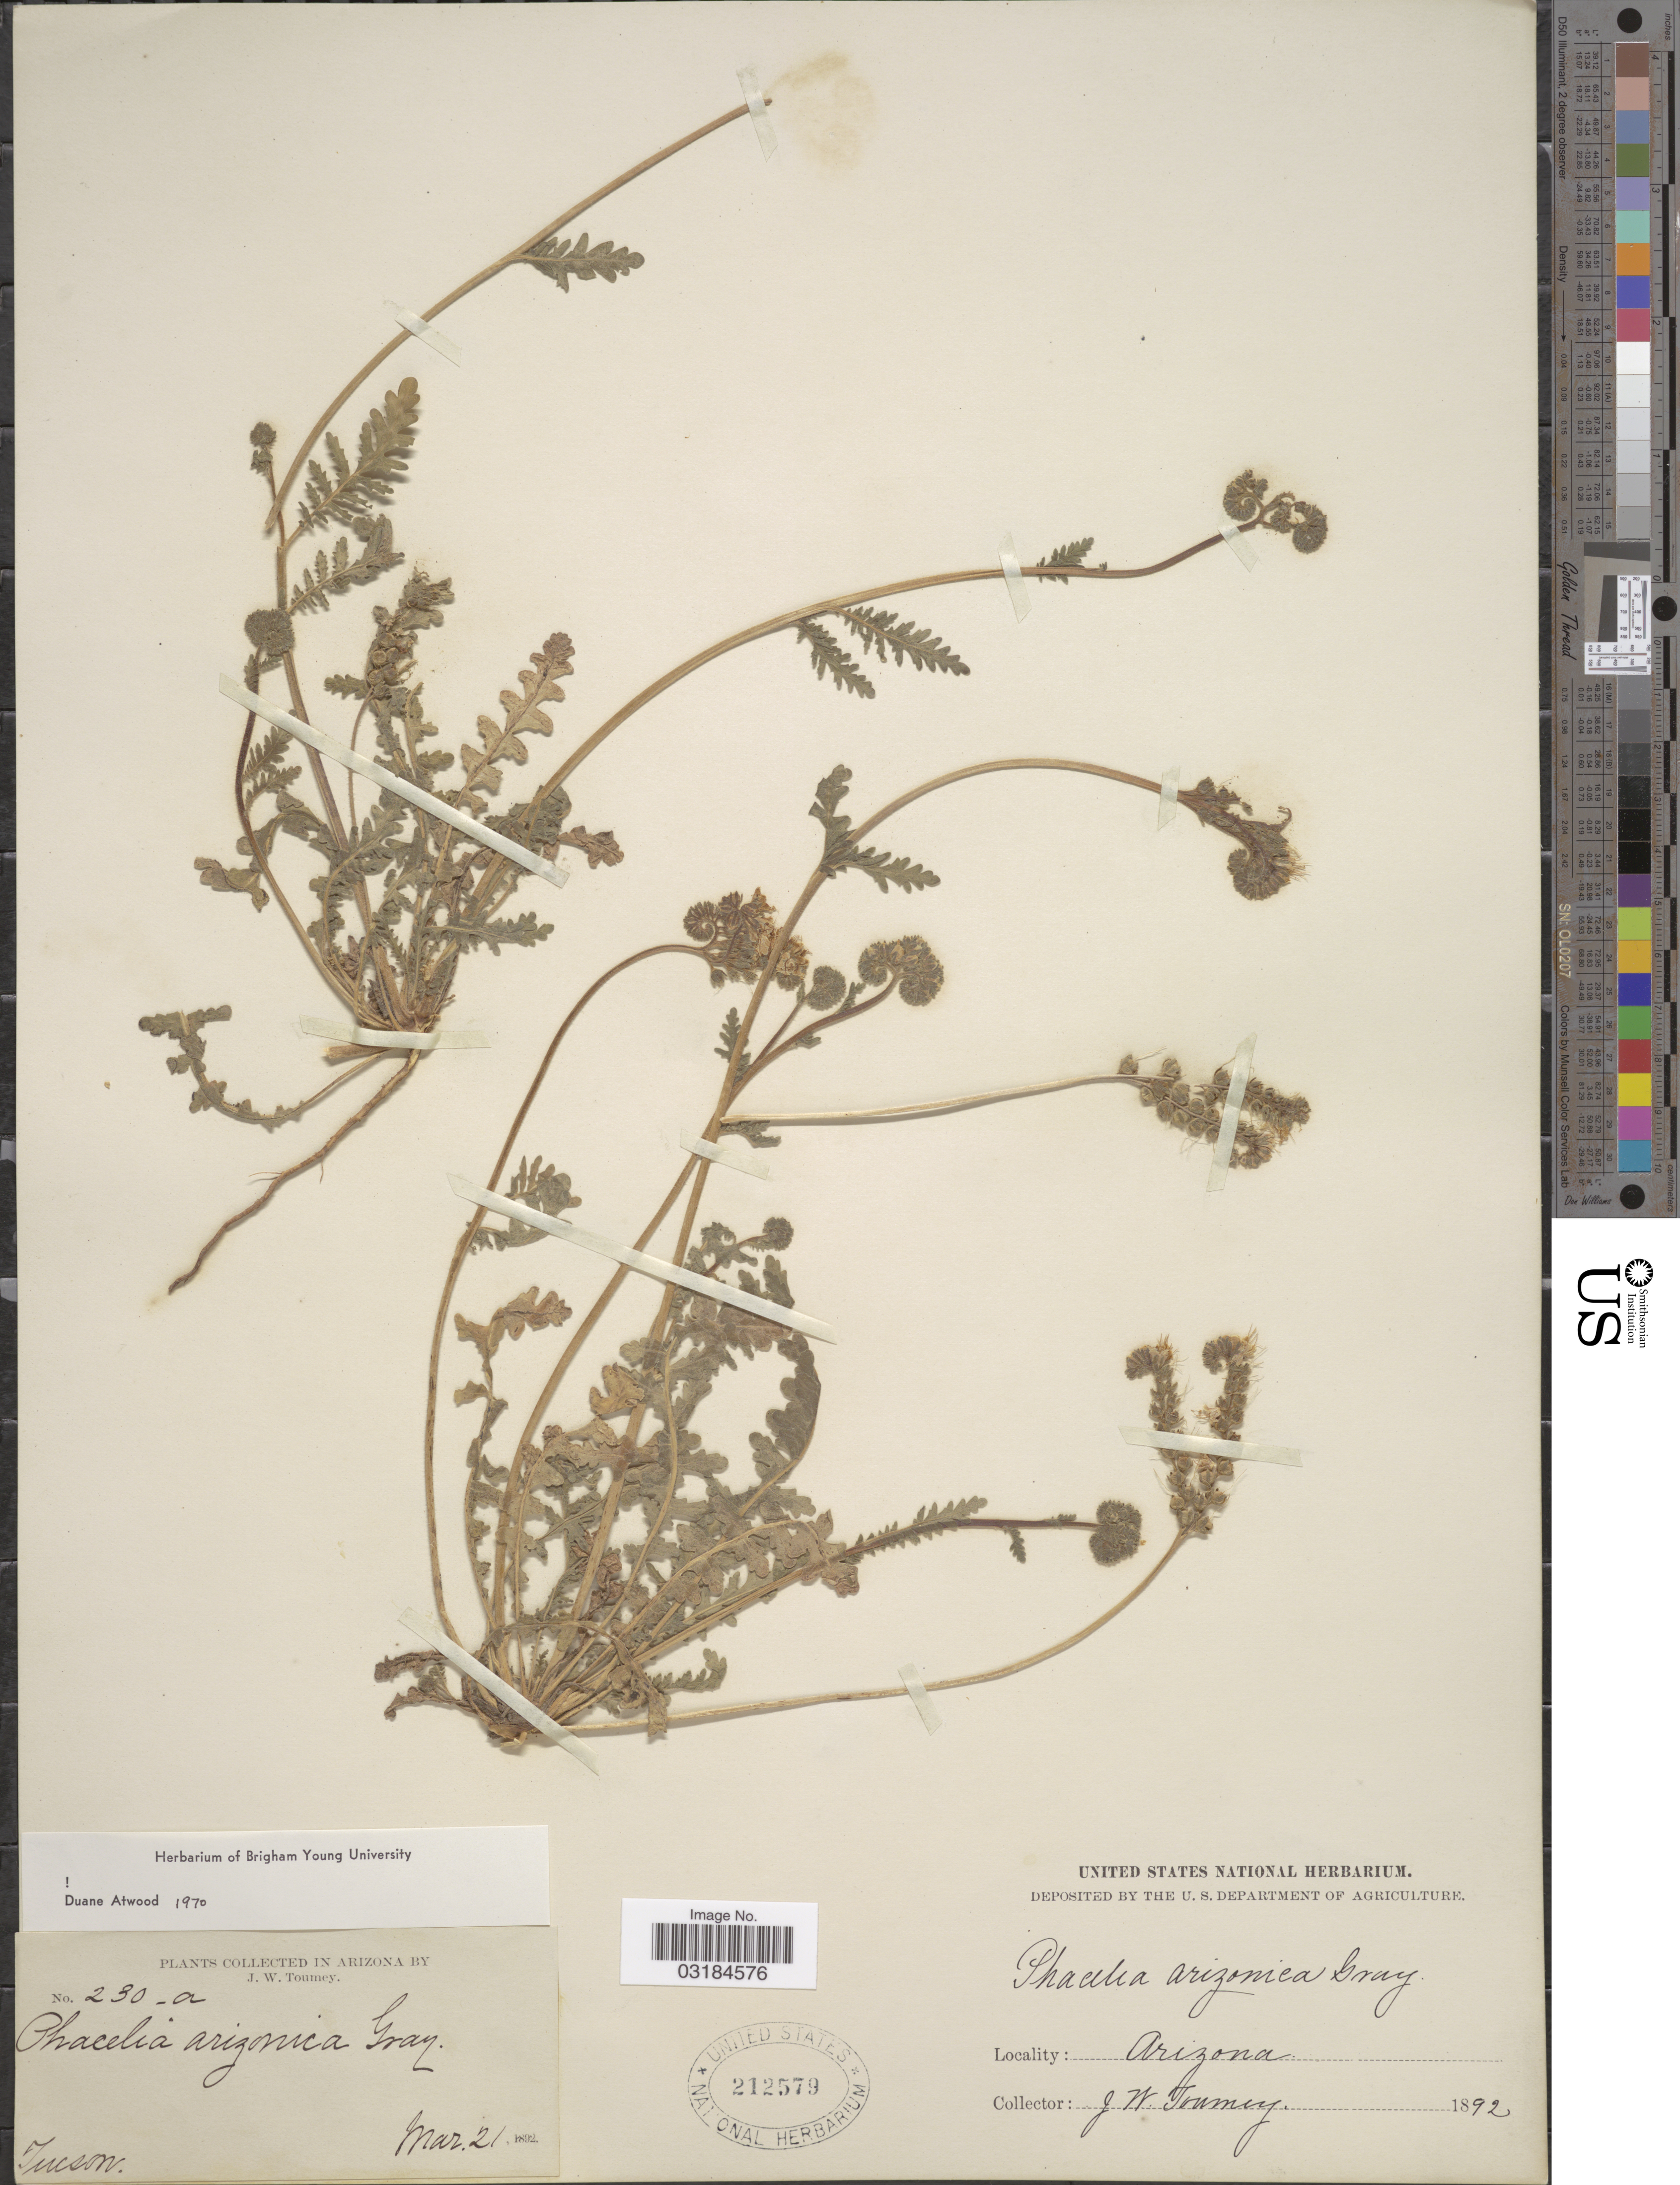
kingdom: Plantae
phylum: Tracheophyta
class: Magnoliopsida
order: Boraginales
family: Hydrophyllaceae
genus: Phacelia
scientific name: Phacelia arizonica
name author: A. Gray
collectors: J. W. Toumey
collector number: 230-a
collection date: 1892-03-21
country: United States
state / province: Arizona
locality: Tucson.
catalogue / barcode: US 212579